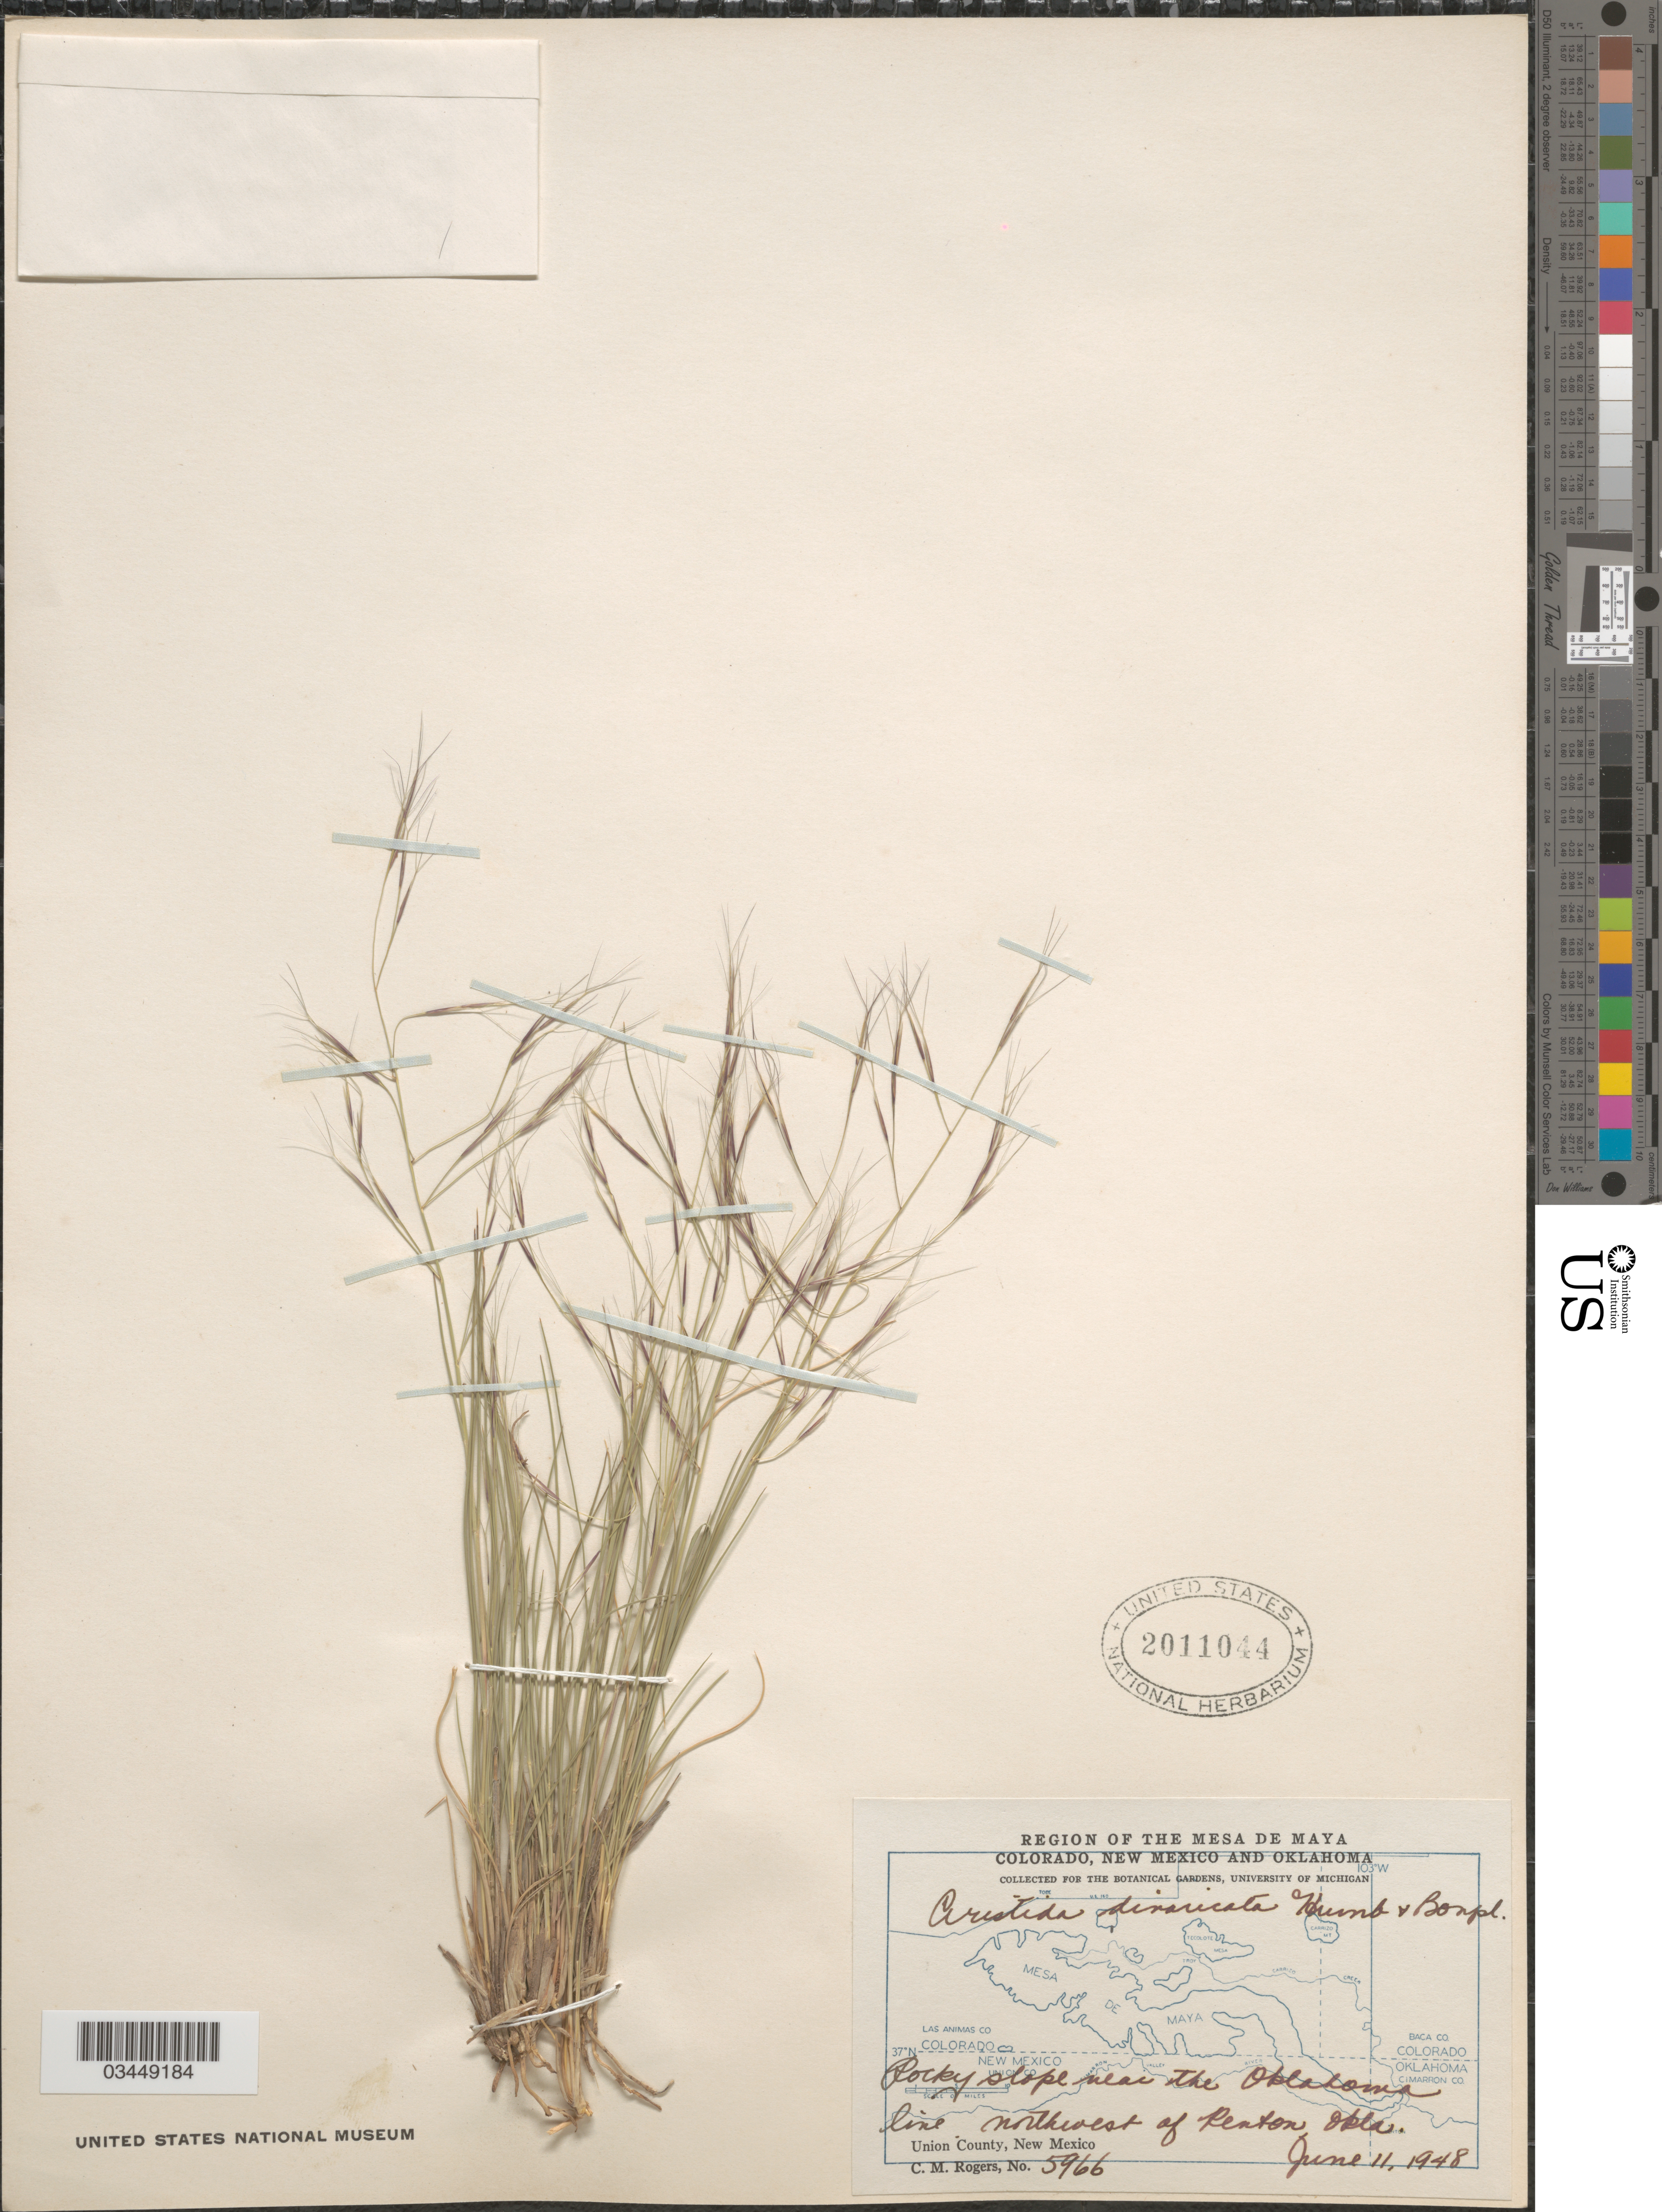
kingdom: Plantae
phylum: Tracheophyta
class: Liliopsida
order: Poales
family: Poaceae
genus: Aristida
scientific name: Aristida divaricata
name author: Humb. & Bonpl. ex Willd.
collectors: C. M. Rogers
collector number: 5966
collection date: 1948-06-11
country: United States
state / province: Oklahoma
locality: Region of the Mesa de Maya. Rocky slope near the Oklahoma line. Northwest of Kenton.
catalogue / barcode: US 2011044